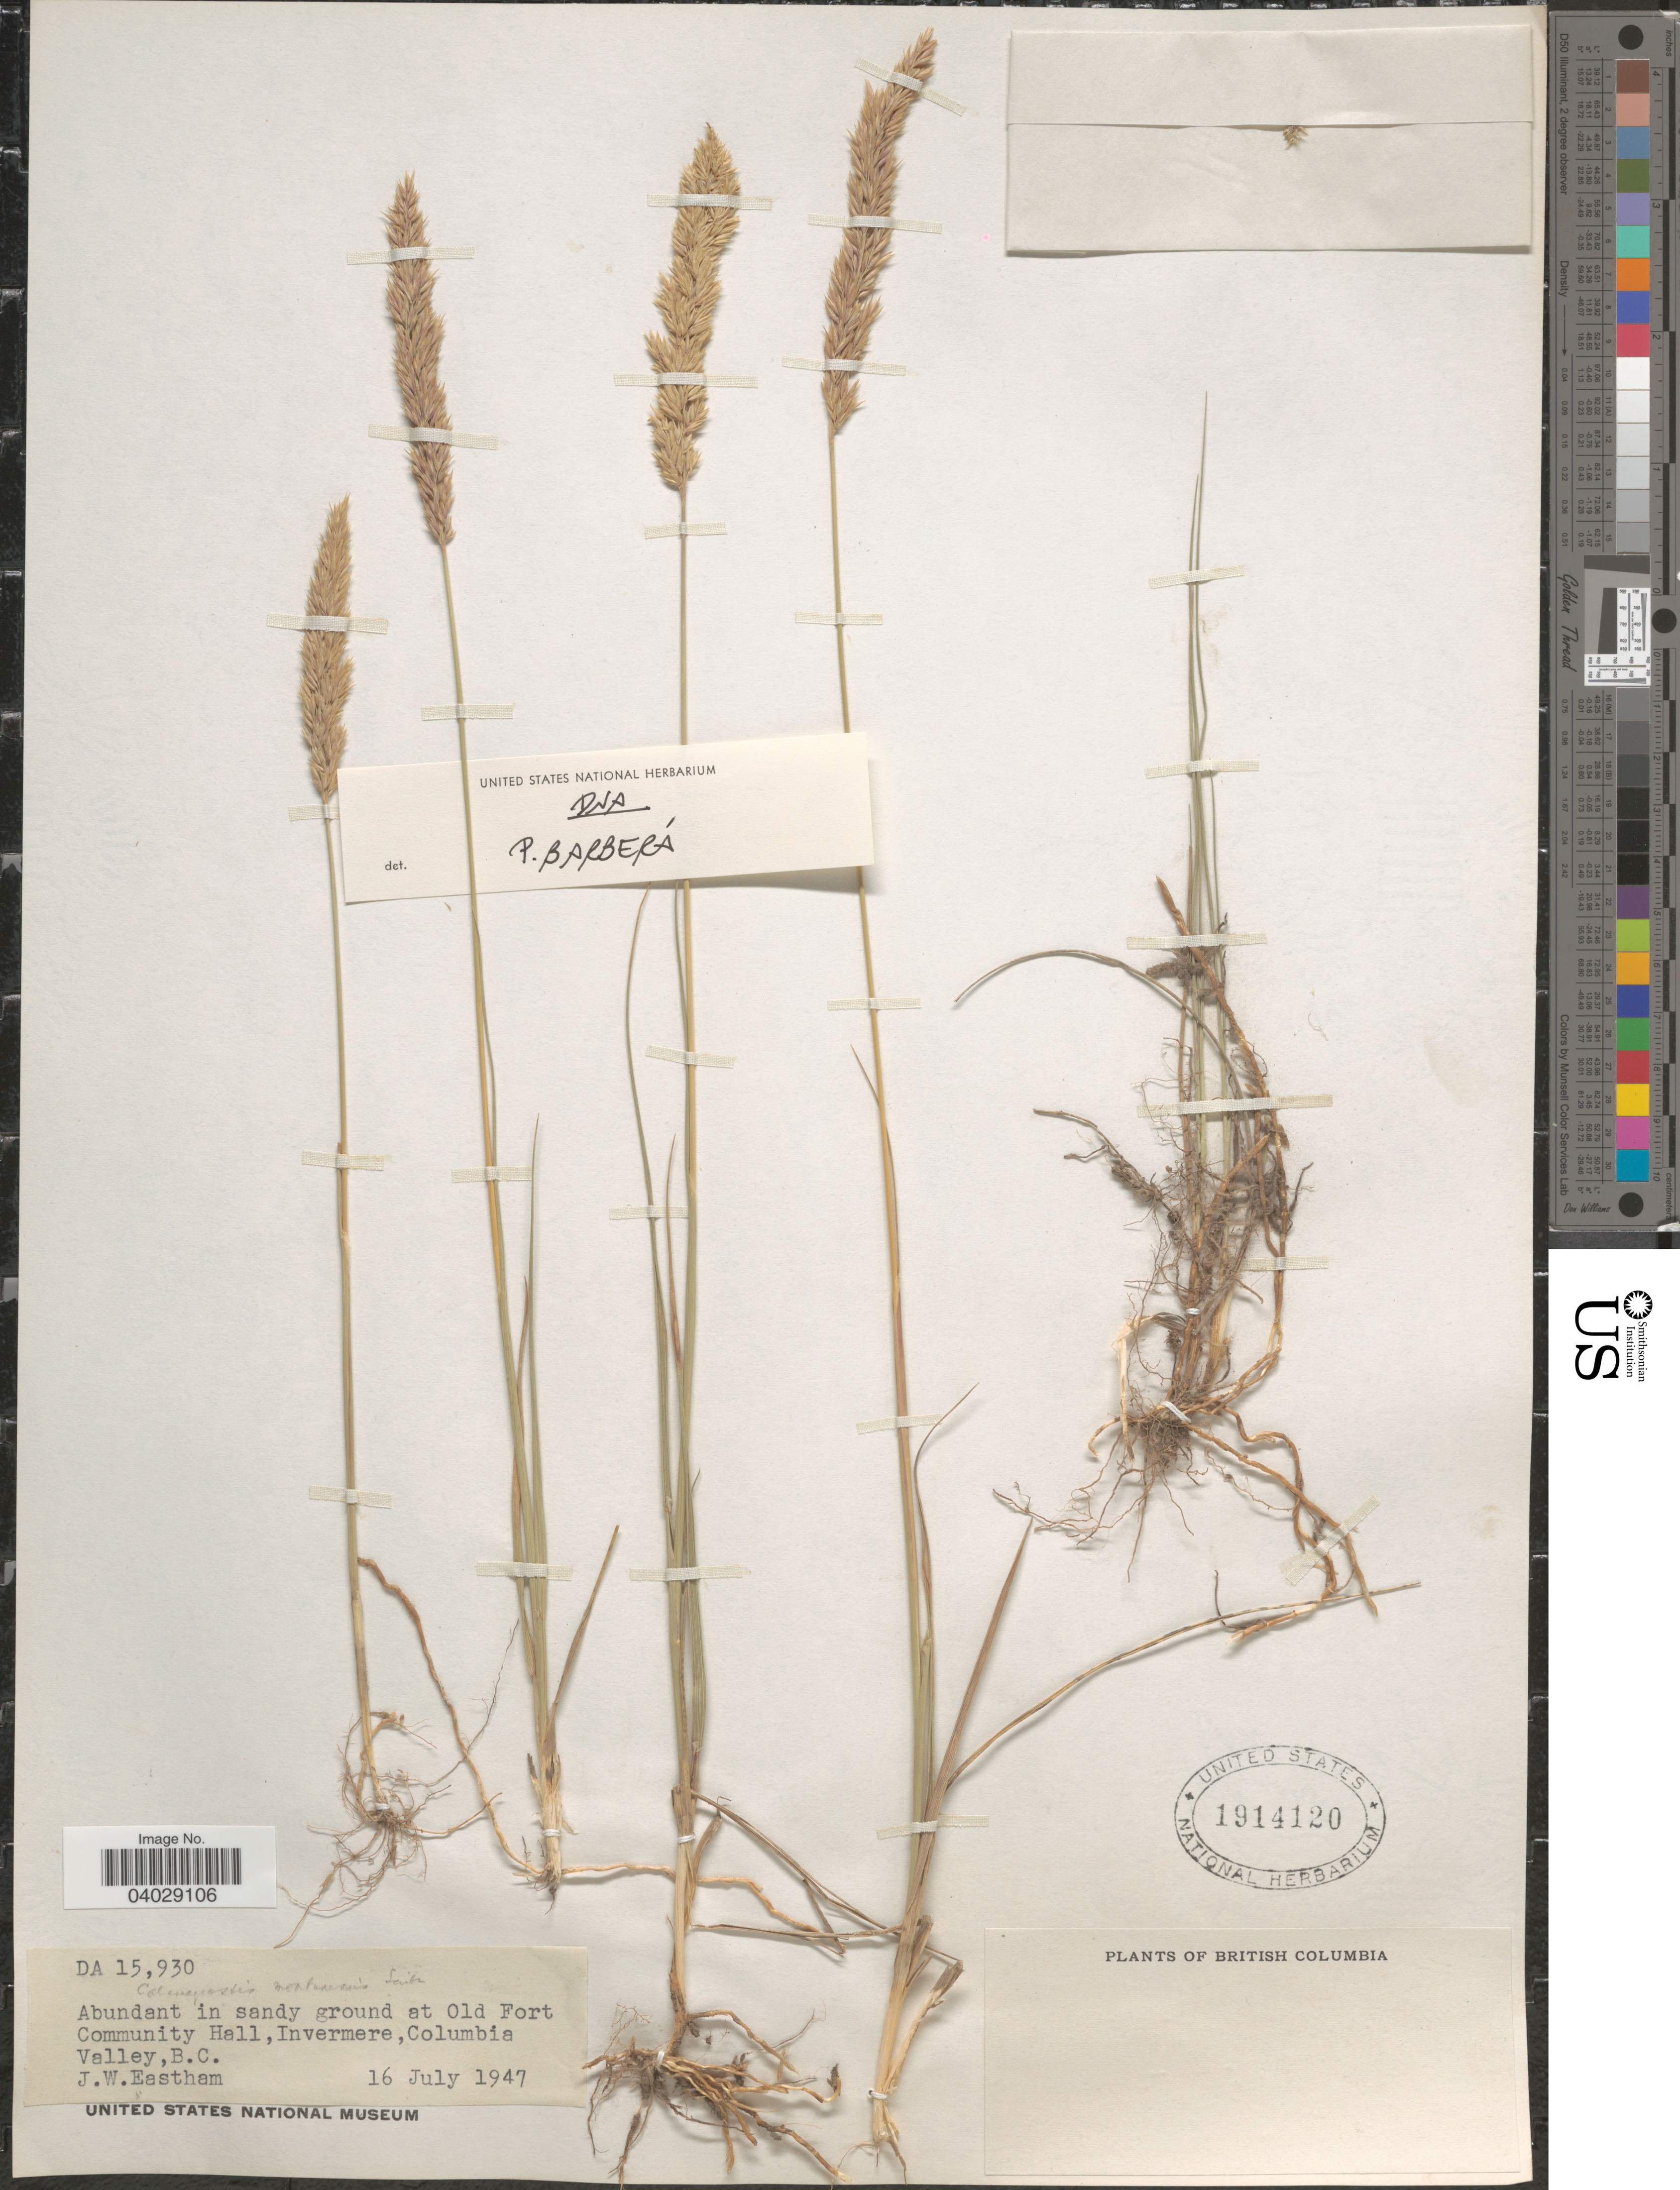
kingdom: Plantae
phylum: Tracheophyta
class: Liliopsida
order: Poales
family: Poaceae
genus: Calamagrostis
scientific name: Calamagrostis montanensis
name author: Scribn. ex Vasey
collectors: J. Eastham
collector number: DA 15930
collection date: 1947-07-16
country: Canada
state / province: British Columbia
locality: At Old Fort Community Hall, Invermere, Columbia Valley.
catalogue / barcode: US 1914120